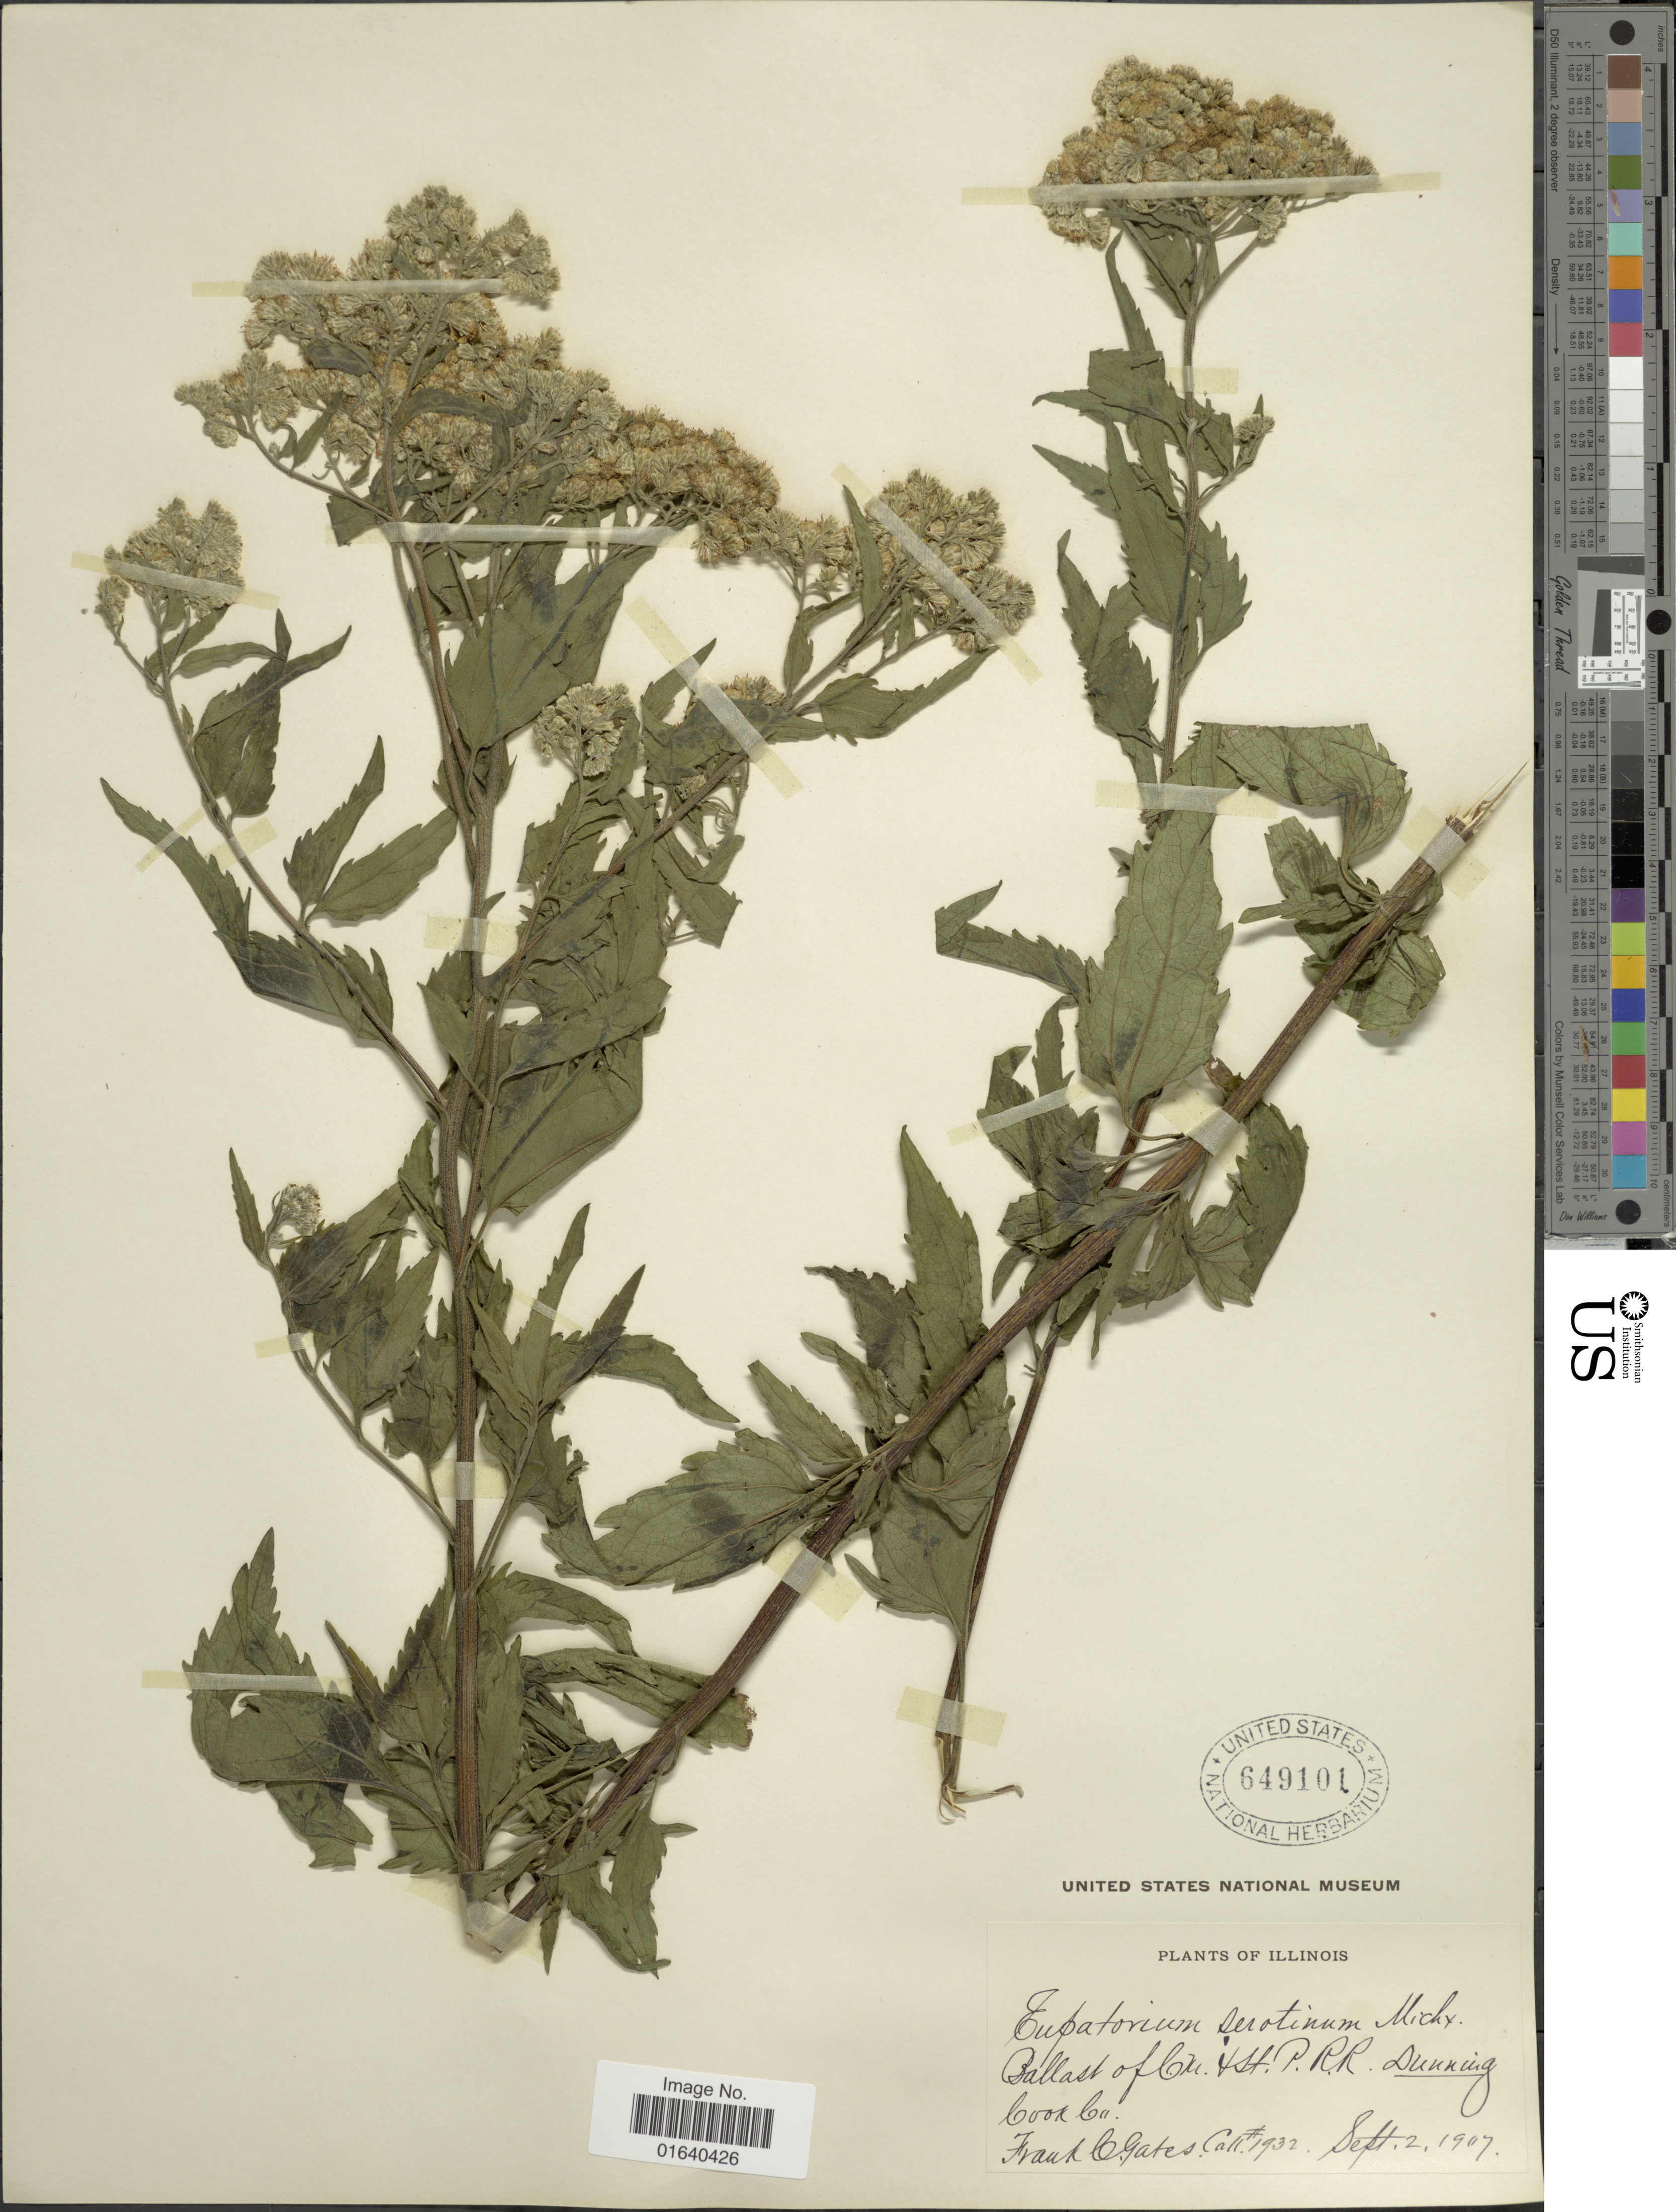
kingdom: Plantae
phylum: Tracheophyta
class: Magnoliopsida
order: Asterales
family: Asteraceae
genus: Eupatorium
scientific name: Eupatorium serotinum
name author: Michx.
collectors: F. C. Gates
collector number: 1932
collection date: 1907-09-02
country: United States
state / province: Illinois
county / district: Cook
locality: Ballast of Chi. + St. P. R.R. Dunning, Cook Co.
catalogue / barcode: US 649101